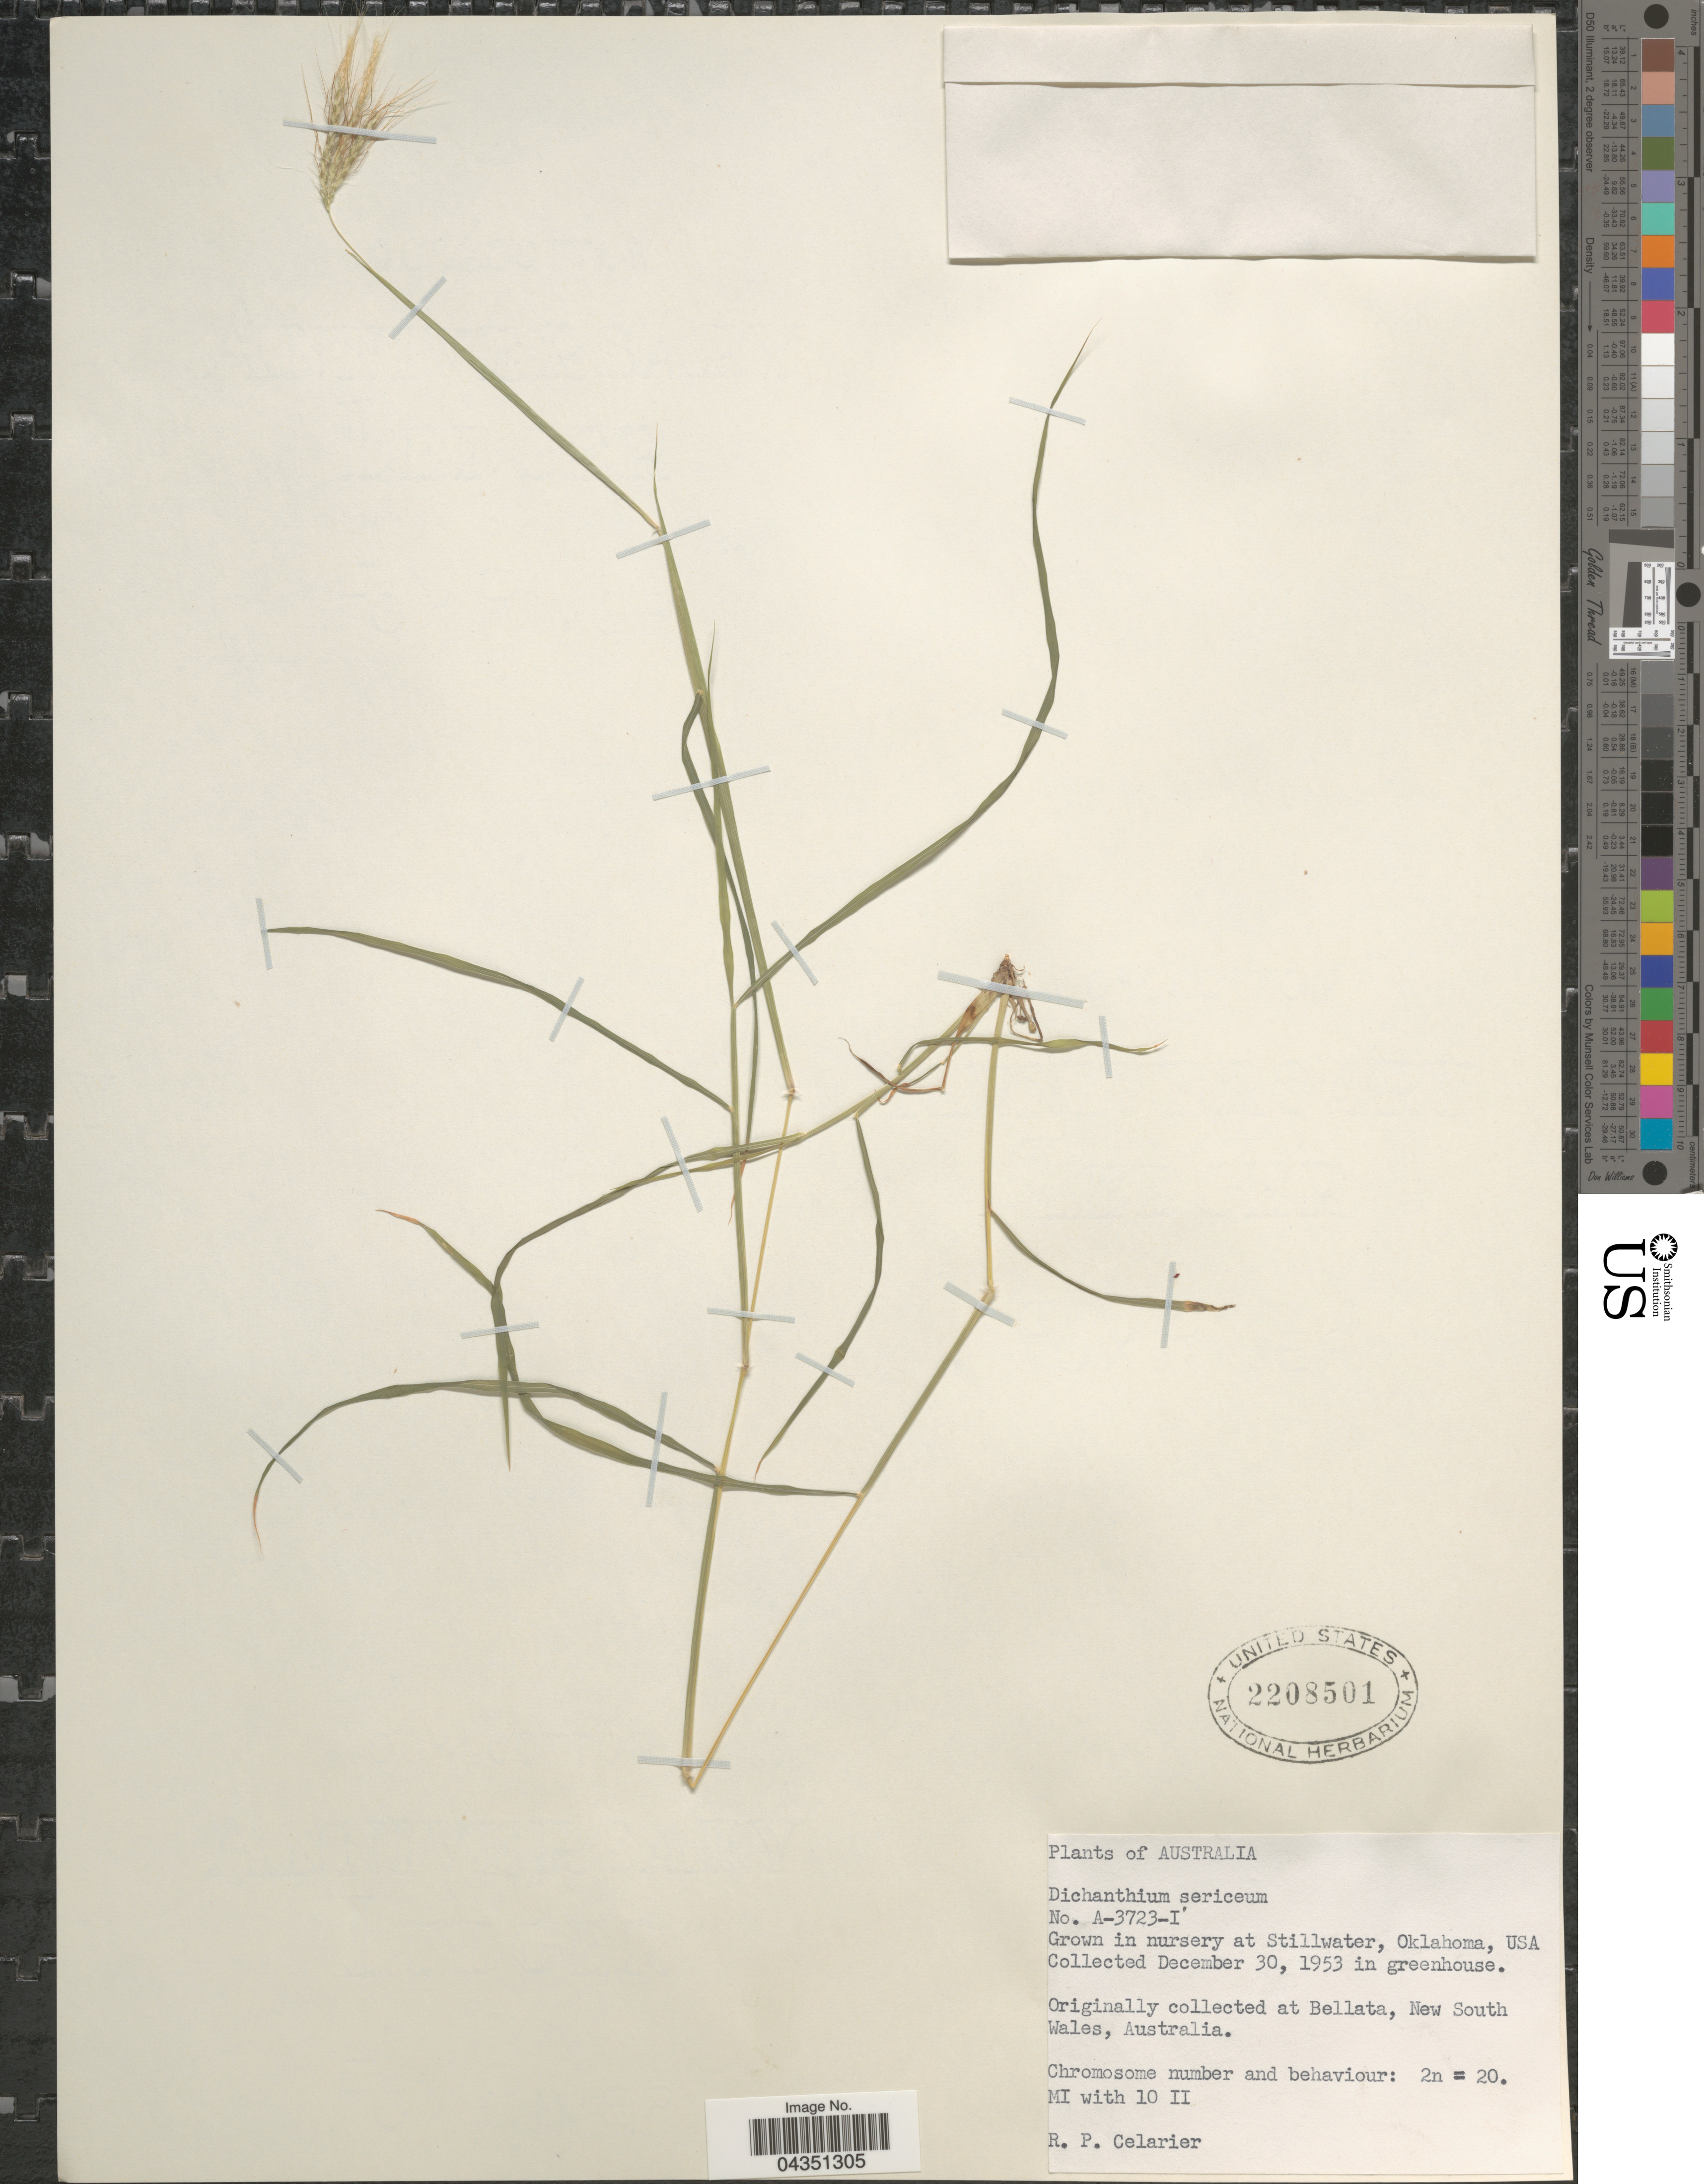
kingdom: Plantae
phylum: Tracheophyta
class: Liliopsida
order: Poales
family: Poaceae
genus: Dichanthium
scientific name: Dichanthium sericeum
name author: (R. Br.) A. Camus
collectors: R. Celarier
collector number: A-3723-I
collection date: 1953-12-30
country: United States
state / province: Oklahoma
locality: Grown in nursery at Stillwater, in greenhouse.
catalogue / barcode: US 2208501